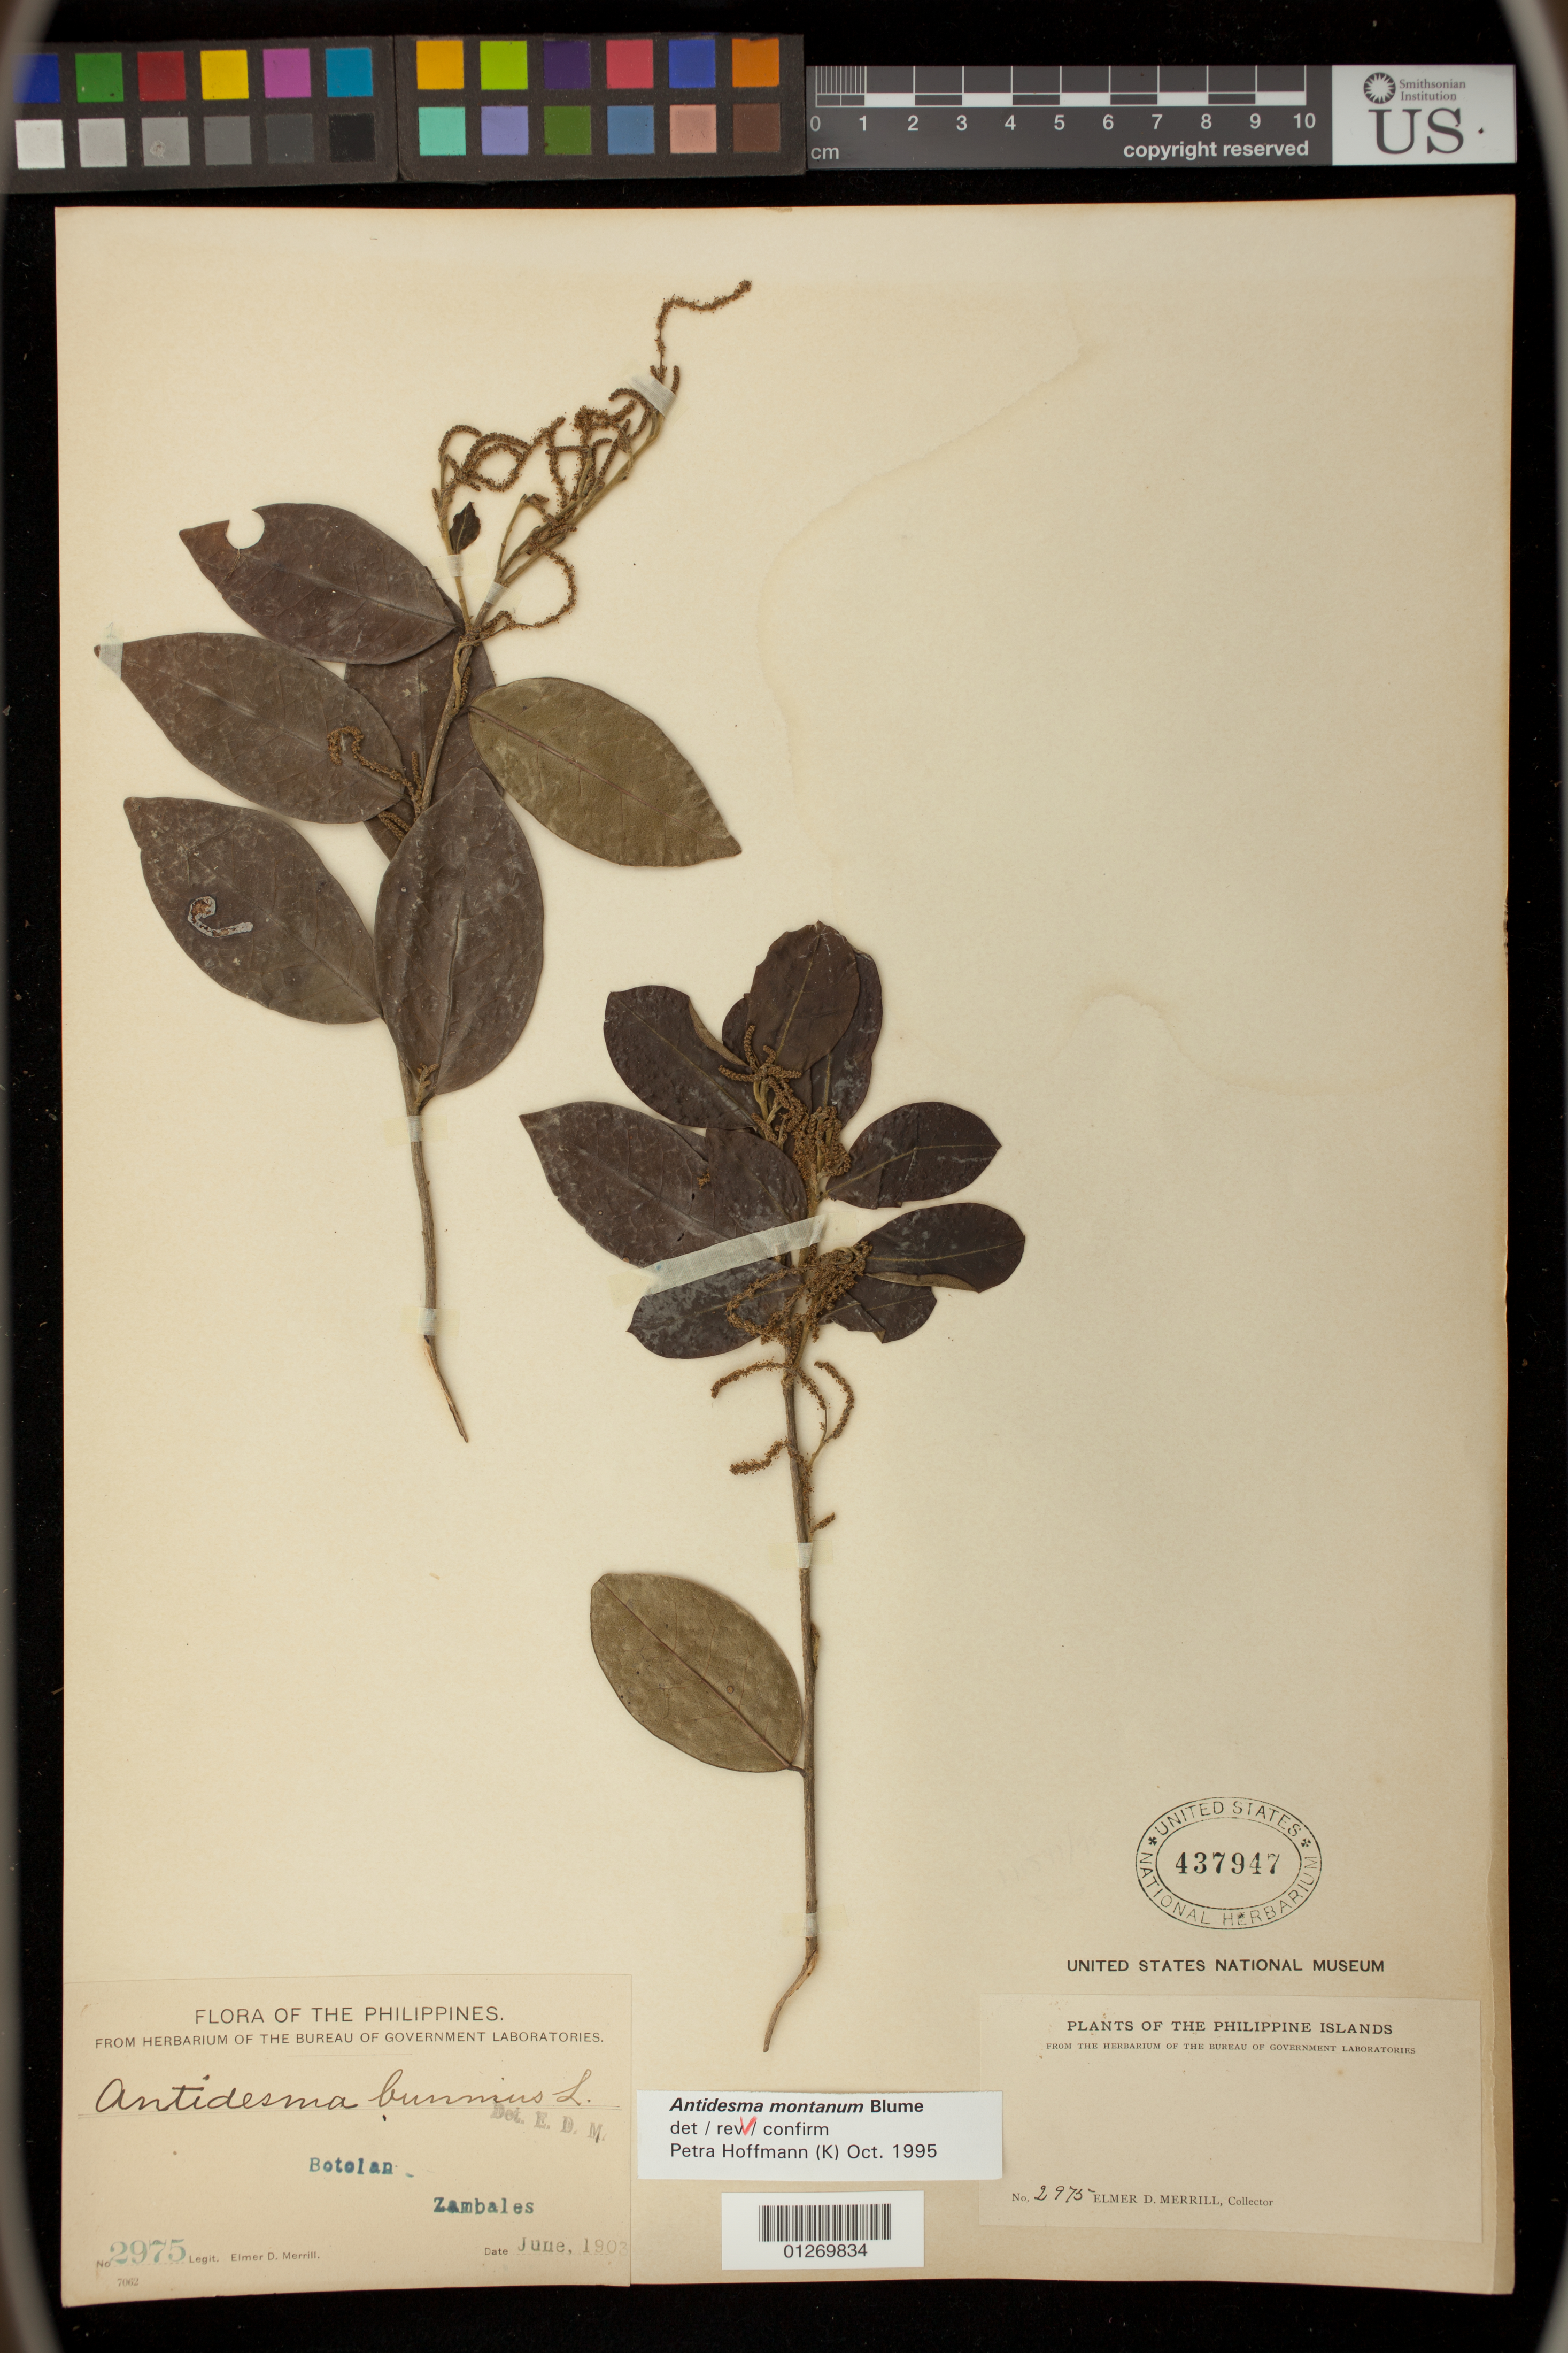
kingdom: Plantae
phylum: Tracheophyta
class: Magnoliopsida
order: Malpighiales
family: Phyllanthaceae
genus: Antidesma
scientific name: Antidesma montanum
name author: Blume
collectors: E. D. Merrill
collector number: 2975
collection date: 1903-06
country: Philippines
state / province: Central Luzon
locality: Botolan, Zambales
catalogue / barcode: US 437947